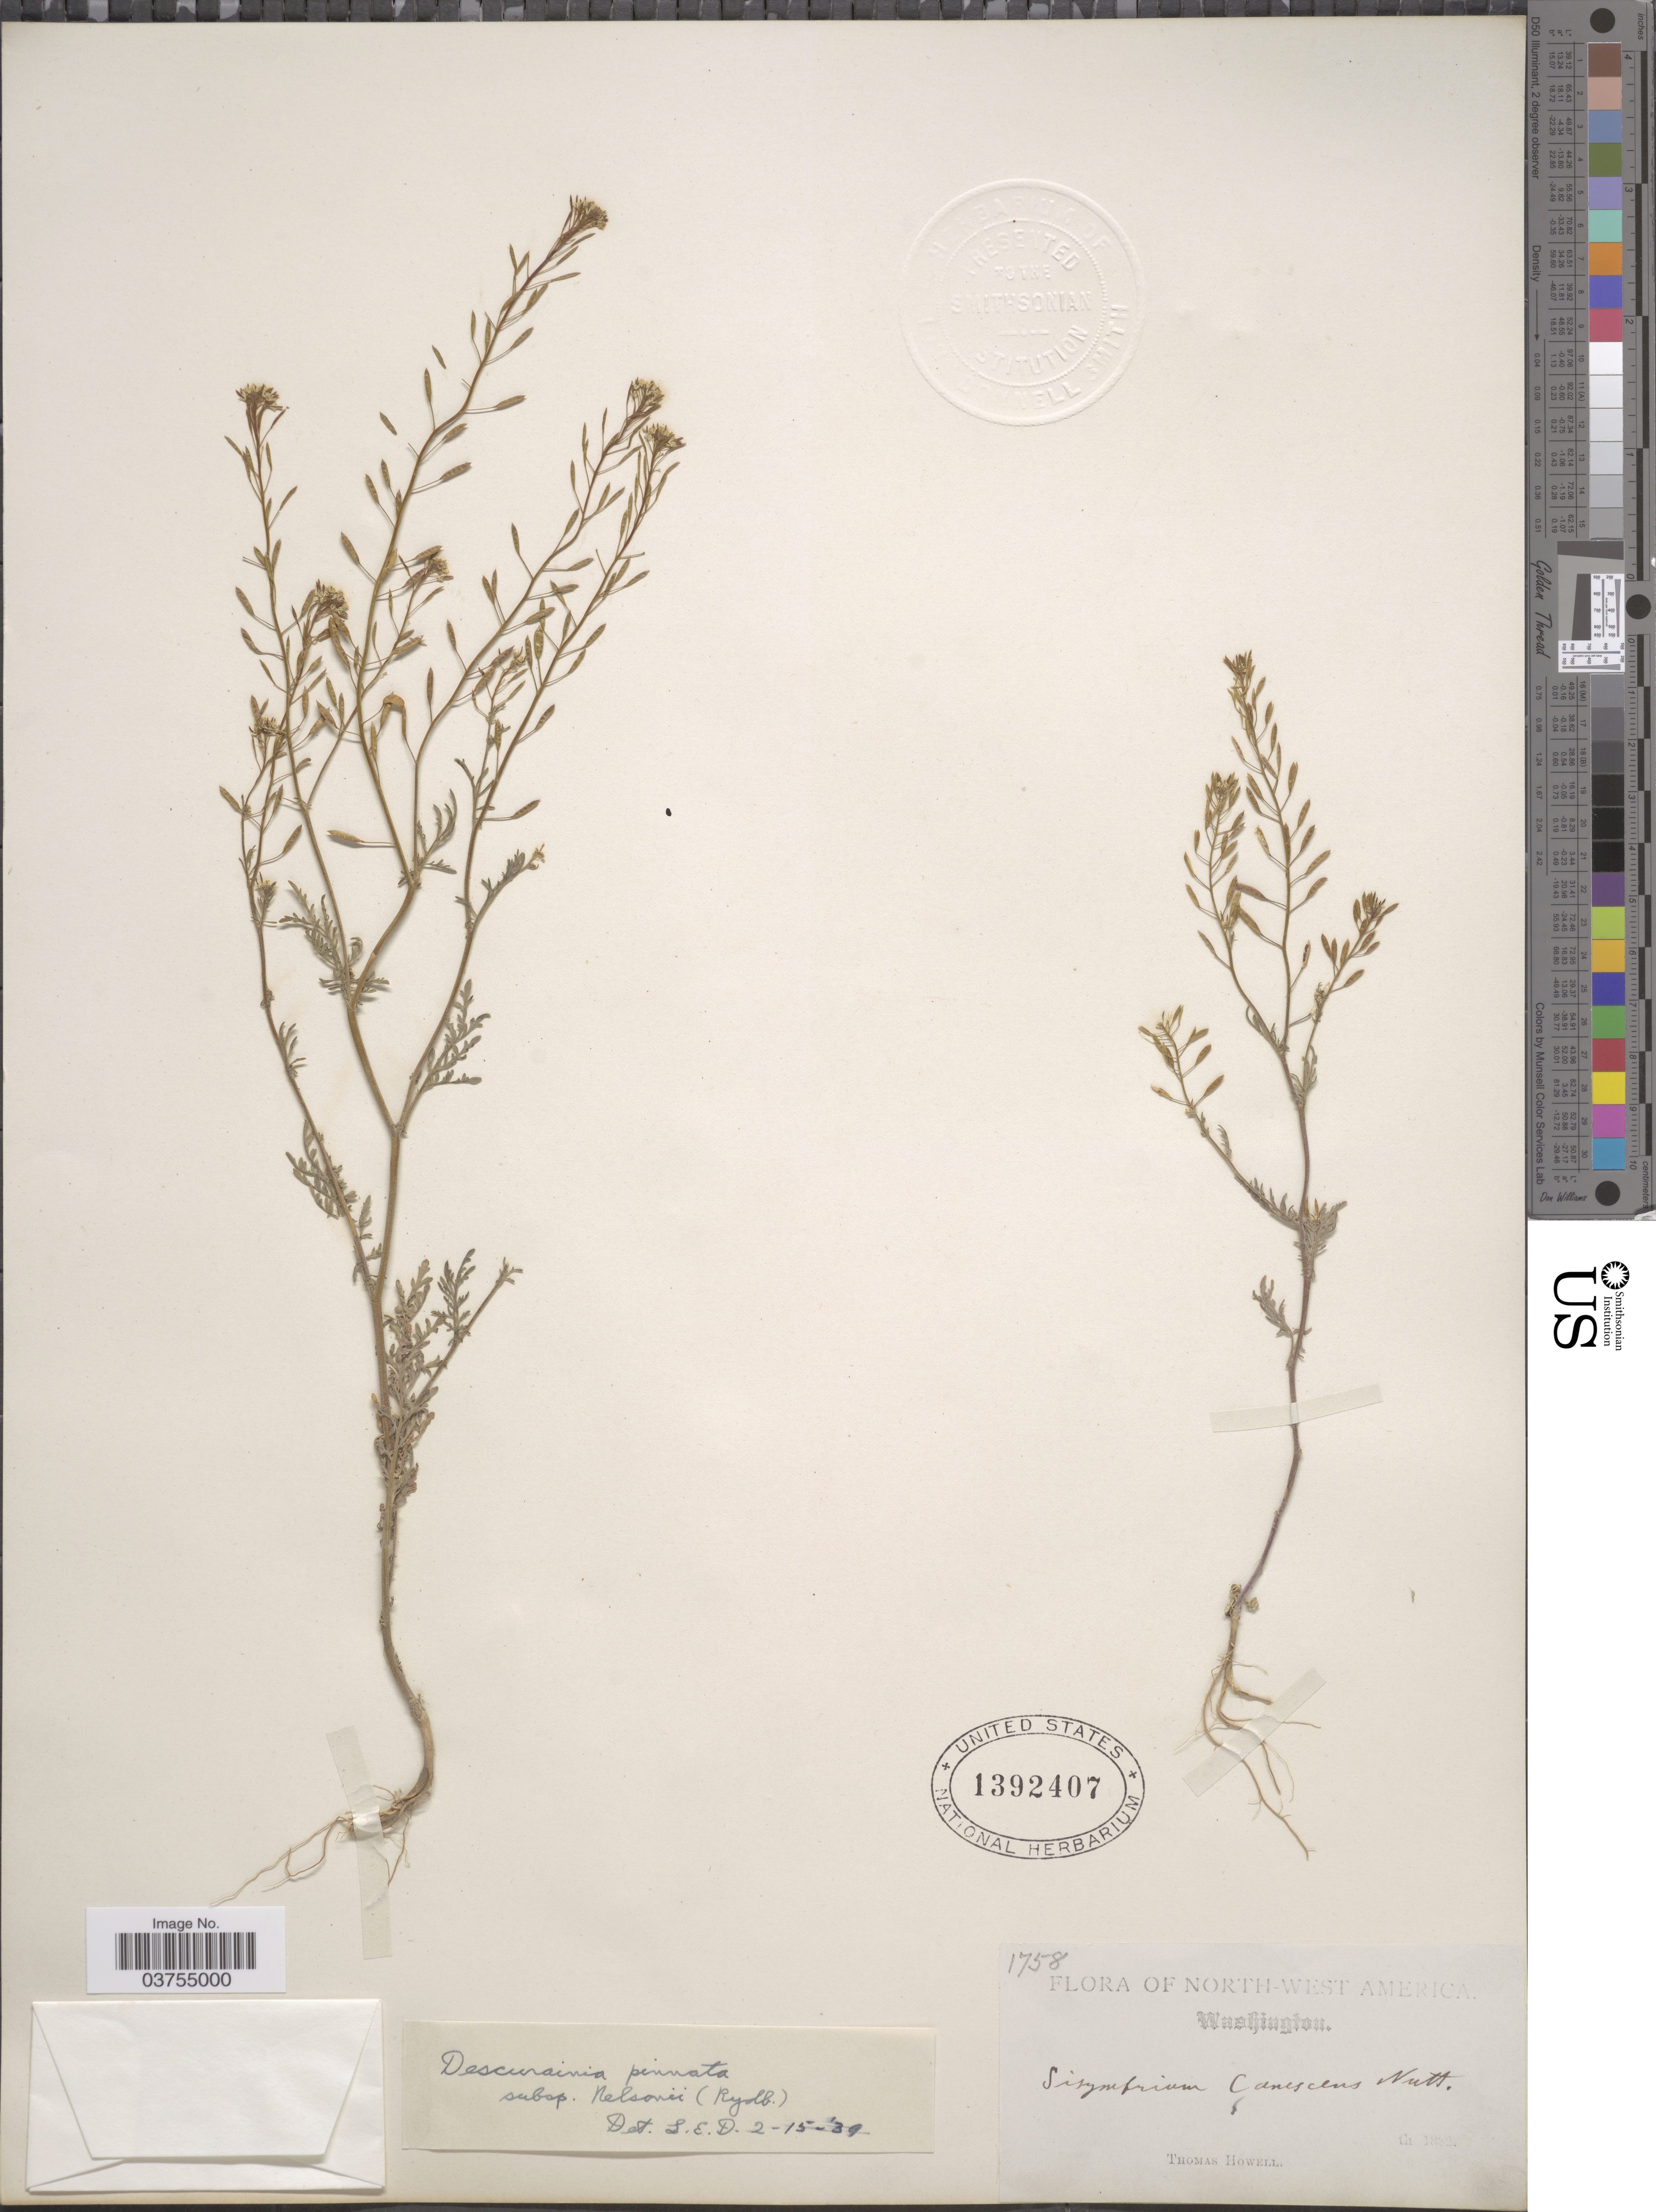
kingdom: Plantae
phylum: Tracheophyta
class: Magnoliopsida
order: Brassicales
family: Brassicaceae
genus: Descurainia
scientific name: Descurainia pinnata subsp. nelsonii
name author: (Rydb.) M. Peck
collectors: T. Howell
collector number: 1758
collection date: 1882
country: United States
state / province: Washington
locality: North-West America.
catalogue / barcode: US 1392407